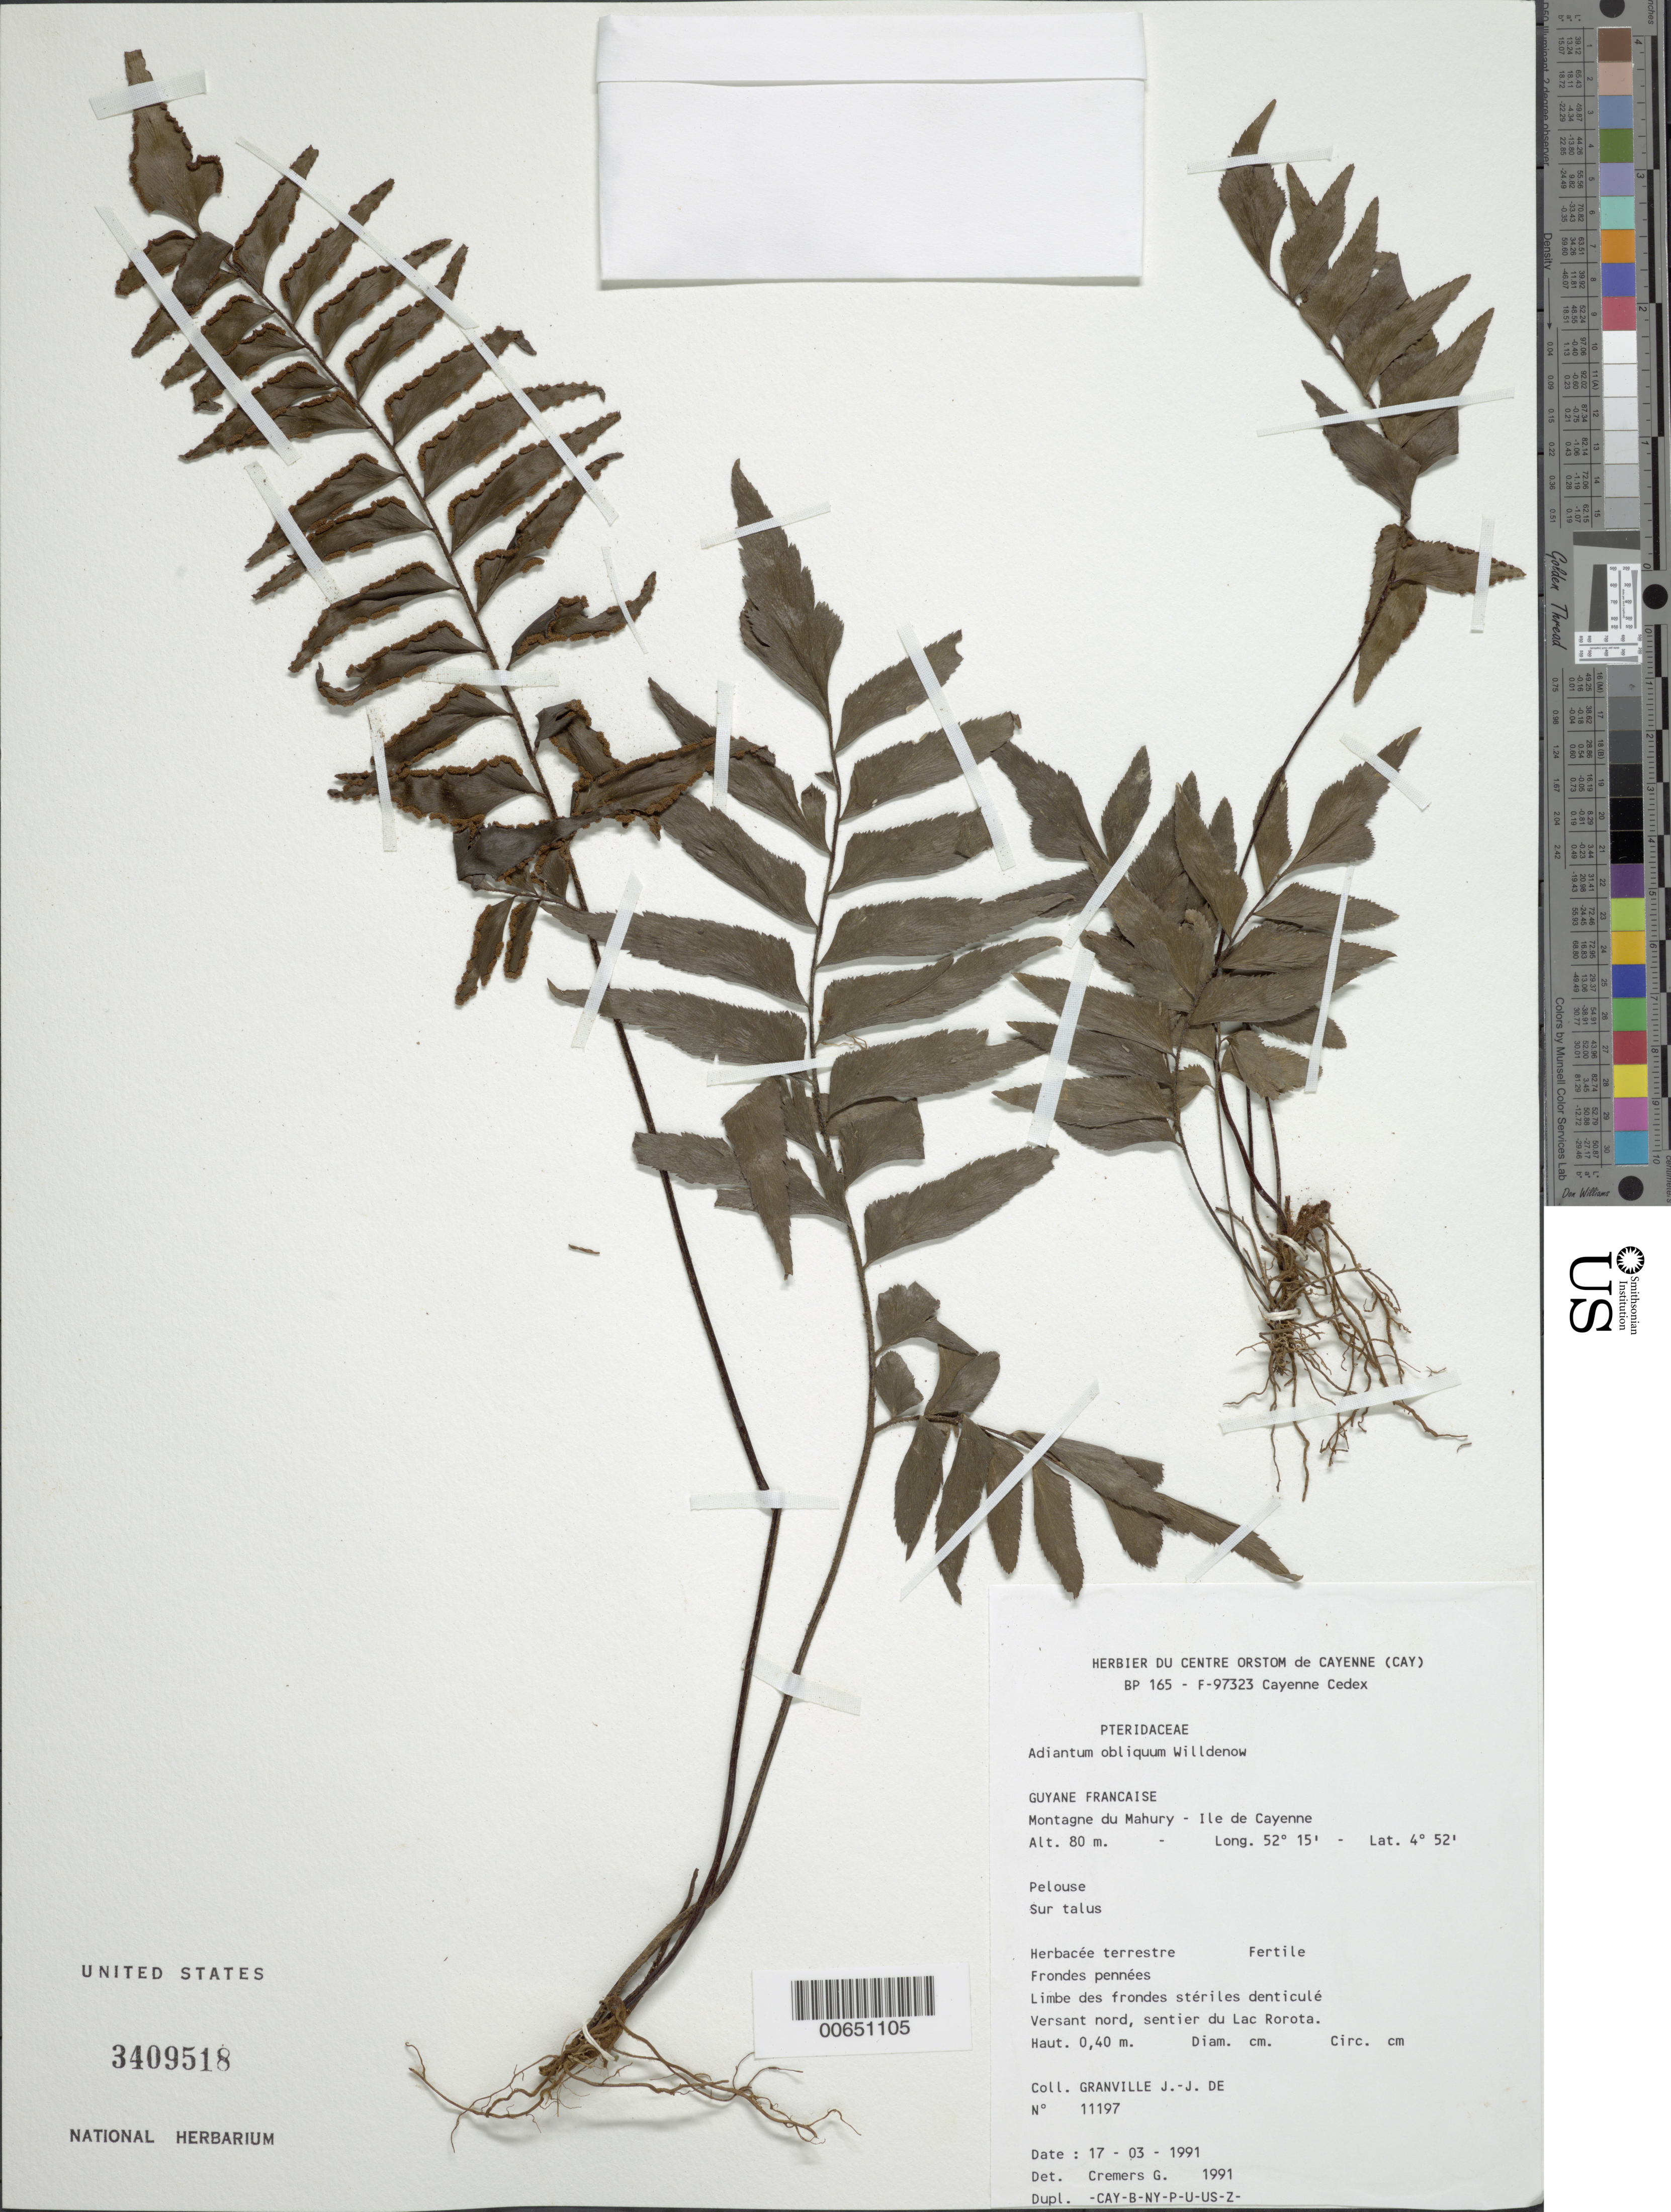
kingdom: Plantae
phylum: Tracheophyta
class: Polypodiopsida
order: Polypodiales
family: Pteridaceae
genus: Adiantum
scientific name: Adiantum obliquum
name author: Willd.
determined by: Cremers, Georges A.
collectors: J.-J. de Granville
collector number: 11197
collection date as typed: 17-Mar-91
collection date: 1991-03-17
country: French Guiana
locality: Montagne du Mahury - Ile de Cayenne. Versant nord, sentier du Lac Rorota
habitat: Pelouse sur talus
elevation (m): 80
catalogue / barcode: US 3409518